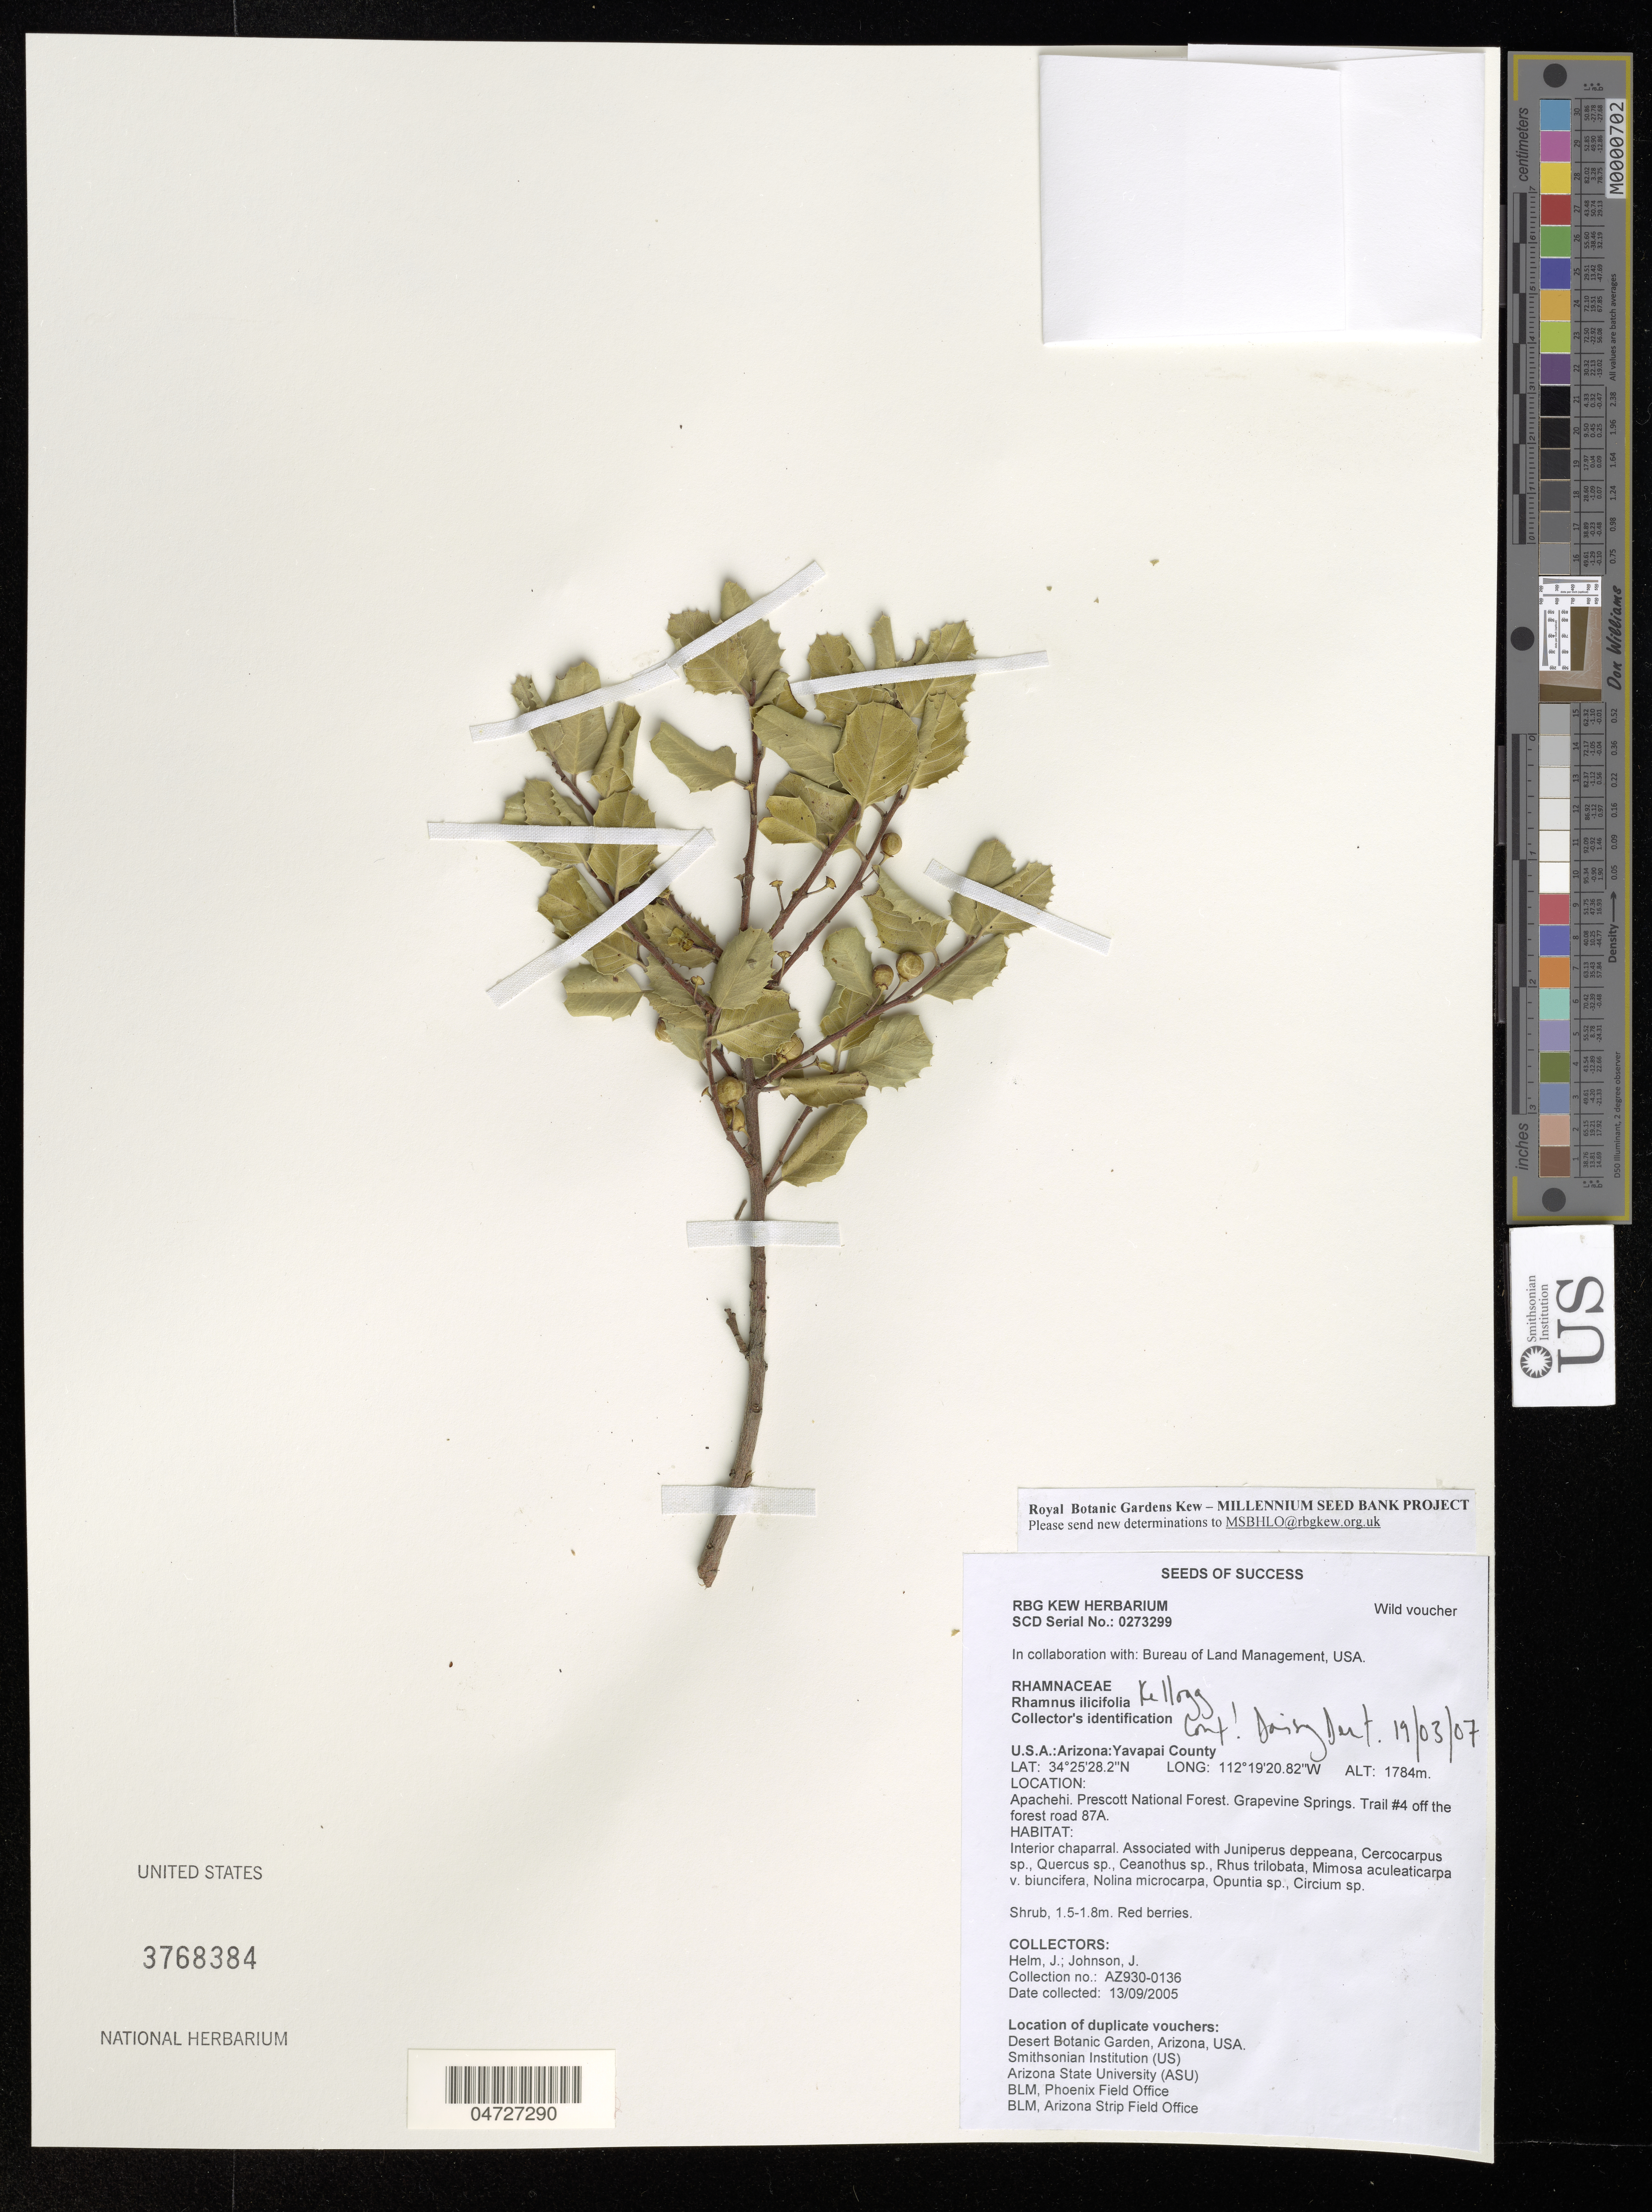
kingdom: Plantae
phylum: Tracheophyta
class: Magnoliopsida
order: Rosales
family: Rhamnaceae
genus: Rhamnus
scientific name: Rhamnus ilicifolia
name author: Kellogg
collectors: J. Helm & J. Johnson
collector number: AZ930-0136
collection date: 2005-09-13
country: United States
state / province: Arizona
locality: Yavapai County. Apachehi. Prescott National Forest. Grapevine Springs. Trail #4 off the forest road 87A.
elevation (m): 1784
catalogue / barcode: US 3768384